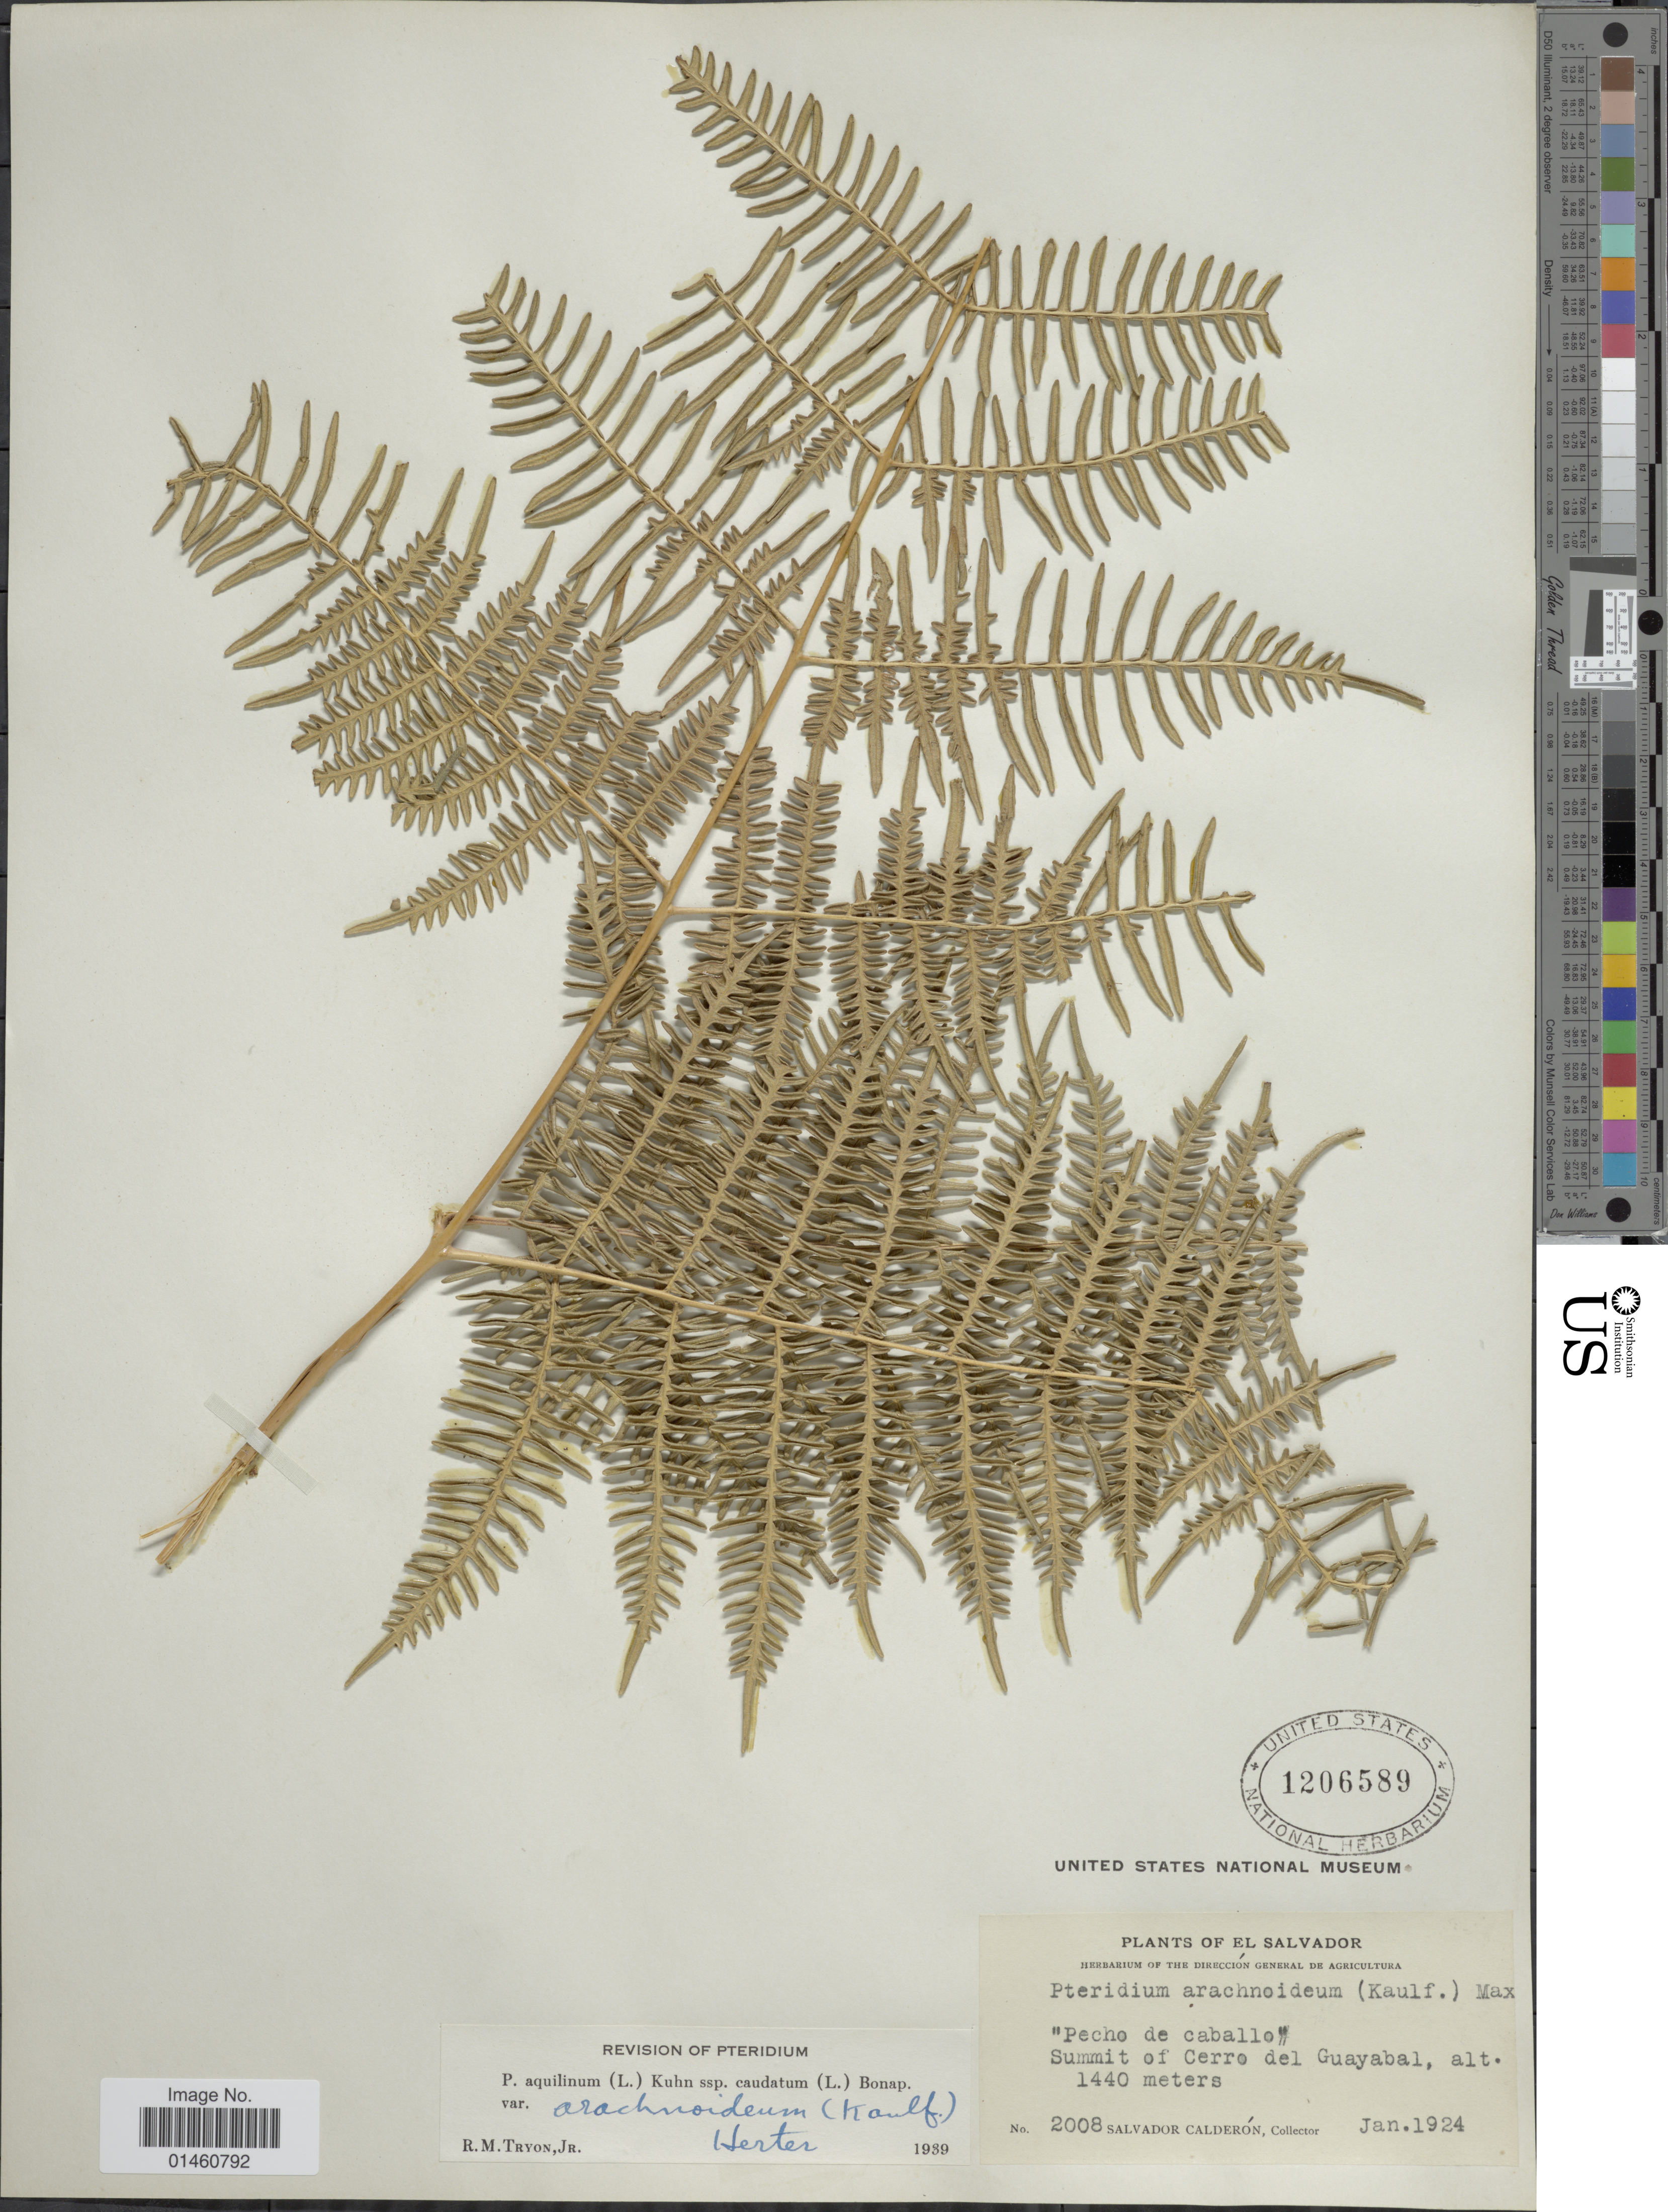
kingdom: Plantae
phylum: Tracheophyta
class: Polypodiopsida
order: Polypodiales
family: Dennstaedtiaceae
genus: Pteridium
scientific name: Pteridium aquilinum var. arachnoideum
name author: (Kaulf.) Herter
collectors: S. Calderón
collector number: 2008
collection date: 1924-01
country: El Salvador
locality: Pecho de caballo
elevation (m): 1440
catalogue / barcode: US 1206589